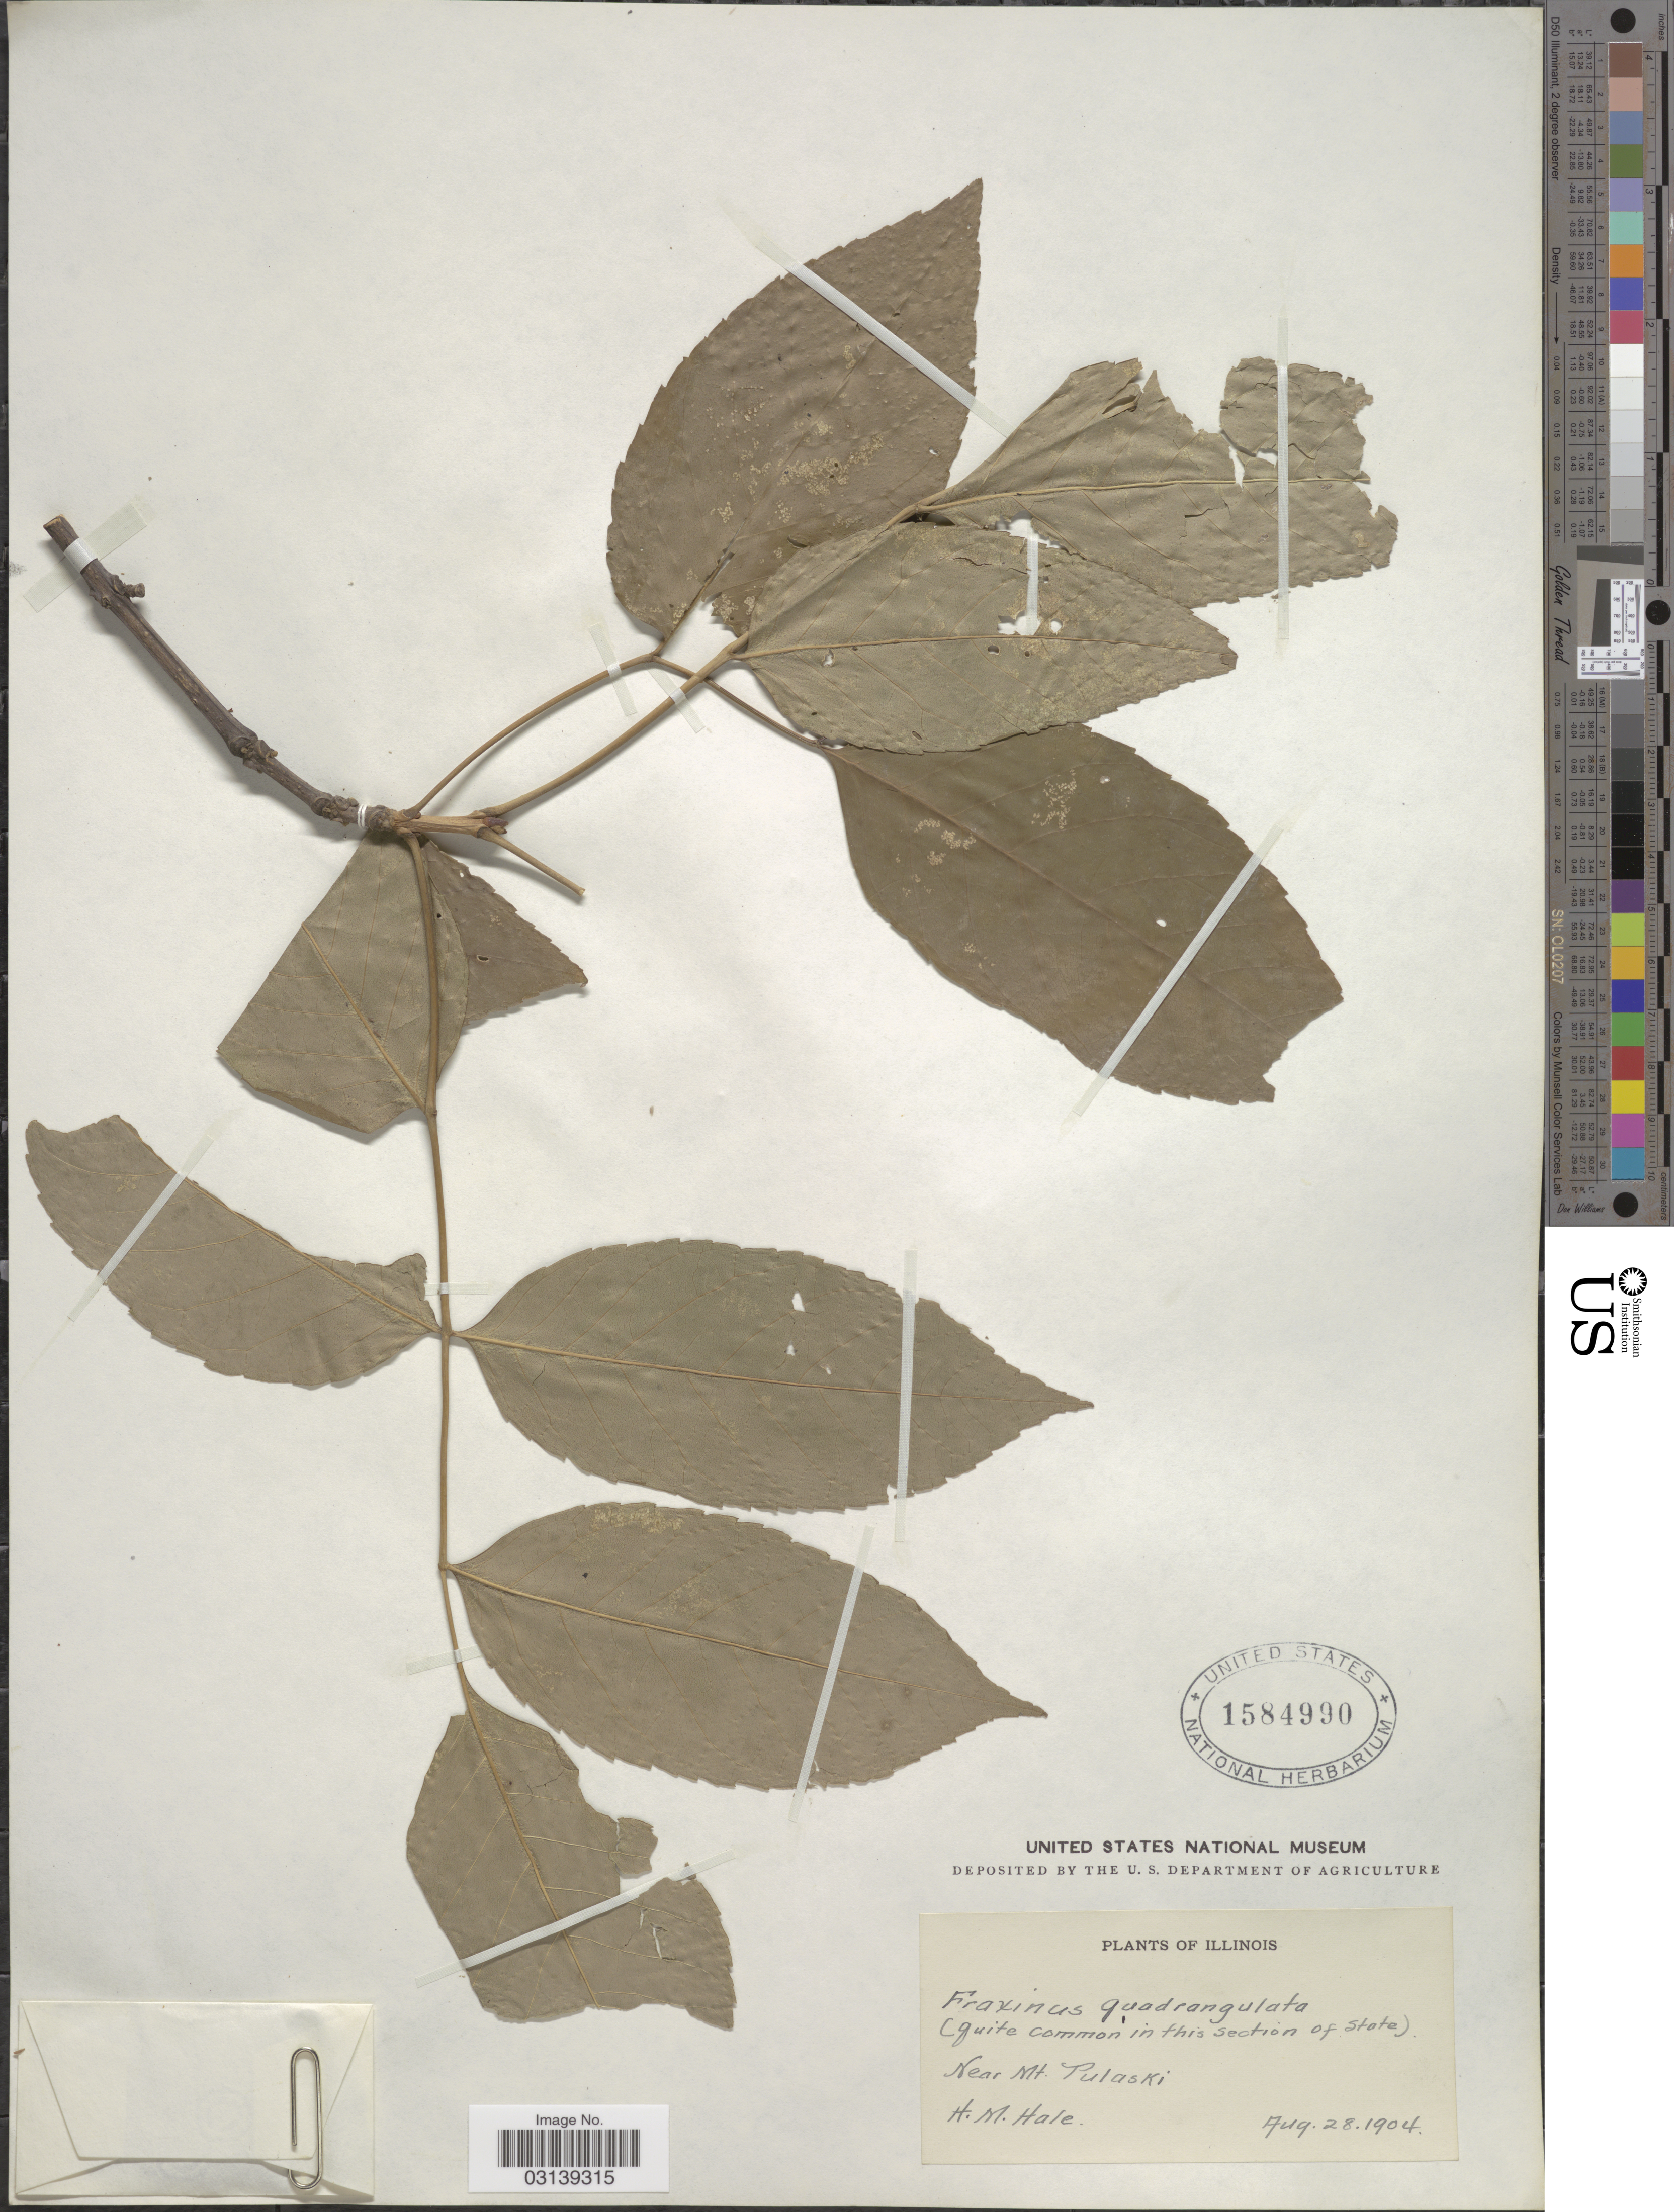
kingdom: Plantae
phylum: Tracheophyta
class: Magnoliopsida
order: Lamiales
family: Oleaceae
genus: Fraxinus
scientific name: Fraxinus quadrangulata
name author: Michx.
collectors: H. M. Hale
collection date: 1904-08-28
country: United States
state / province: Illinois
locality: Near Mt. Pulaski.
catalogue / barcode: US 1584990